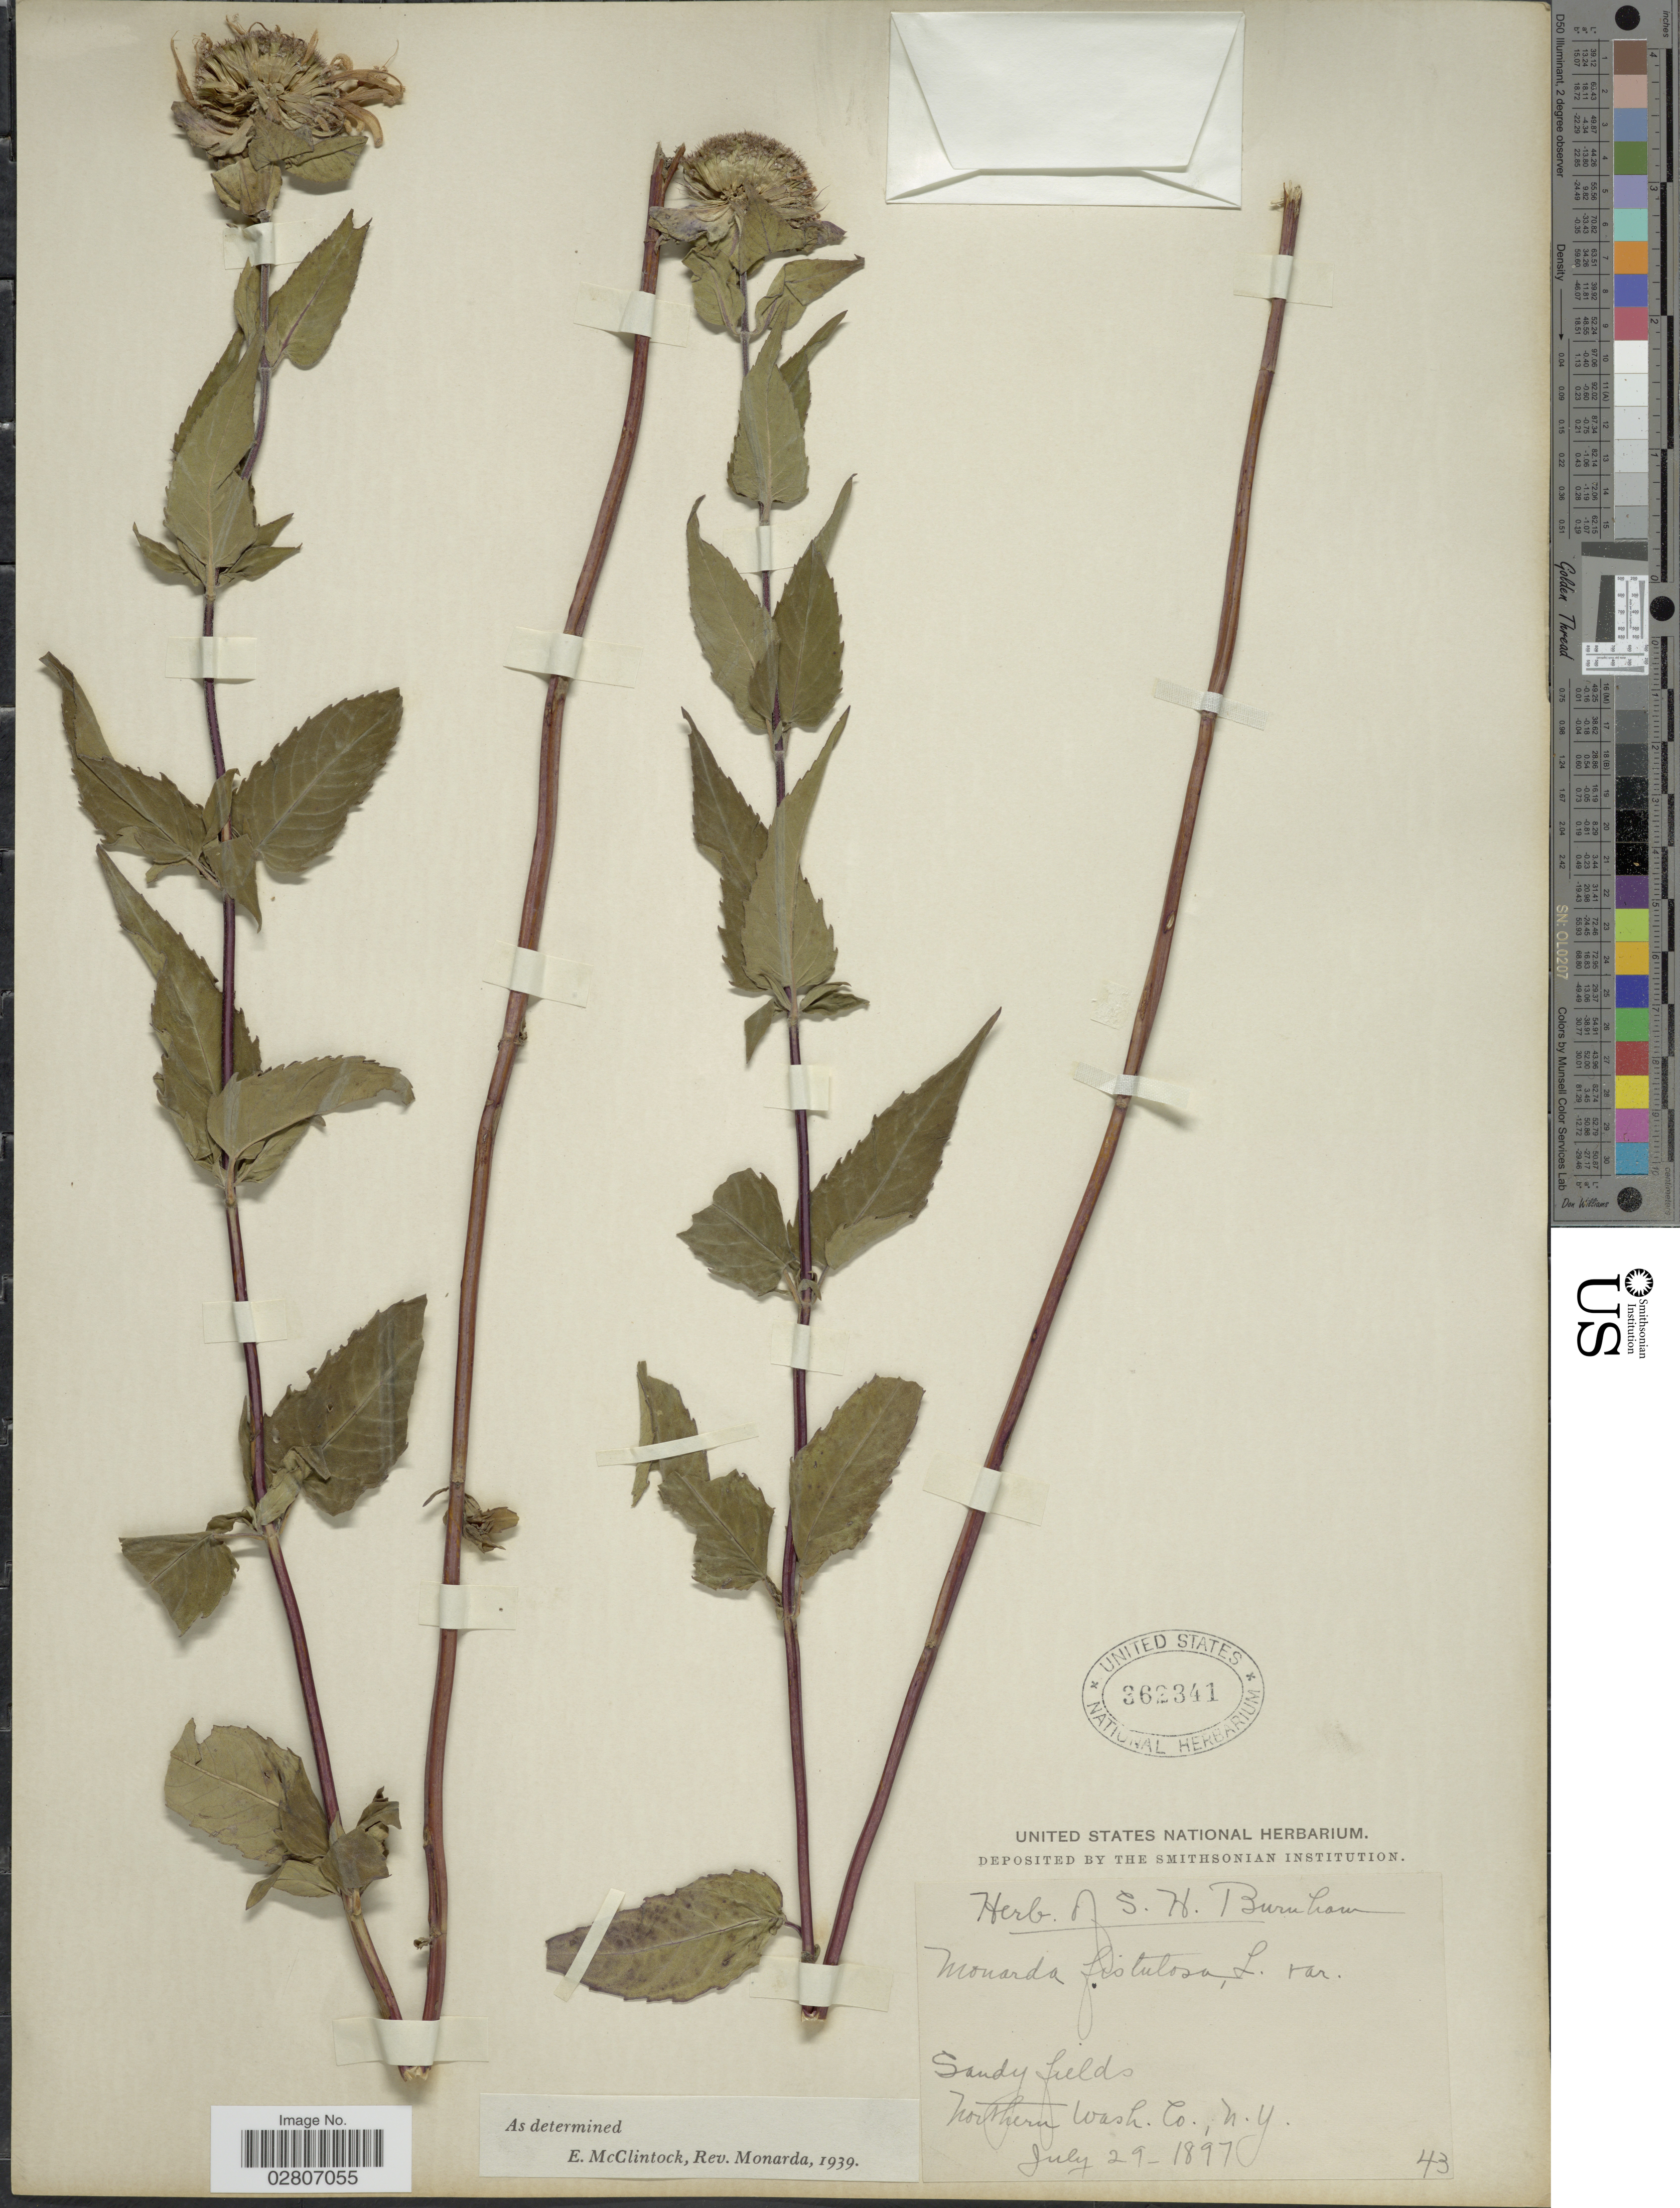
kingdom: Plantae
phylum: Tracheophyta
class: Magnoliopsida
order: Lamiales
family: Lamiaceae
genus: Monarda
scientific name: Monarda fistulosa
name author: L.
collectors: ex herb. S.H. Burnham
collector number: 43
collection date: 1897-07-29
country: United States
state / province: New York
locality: Northern Wash Co.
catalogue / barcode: US 362341